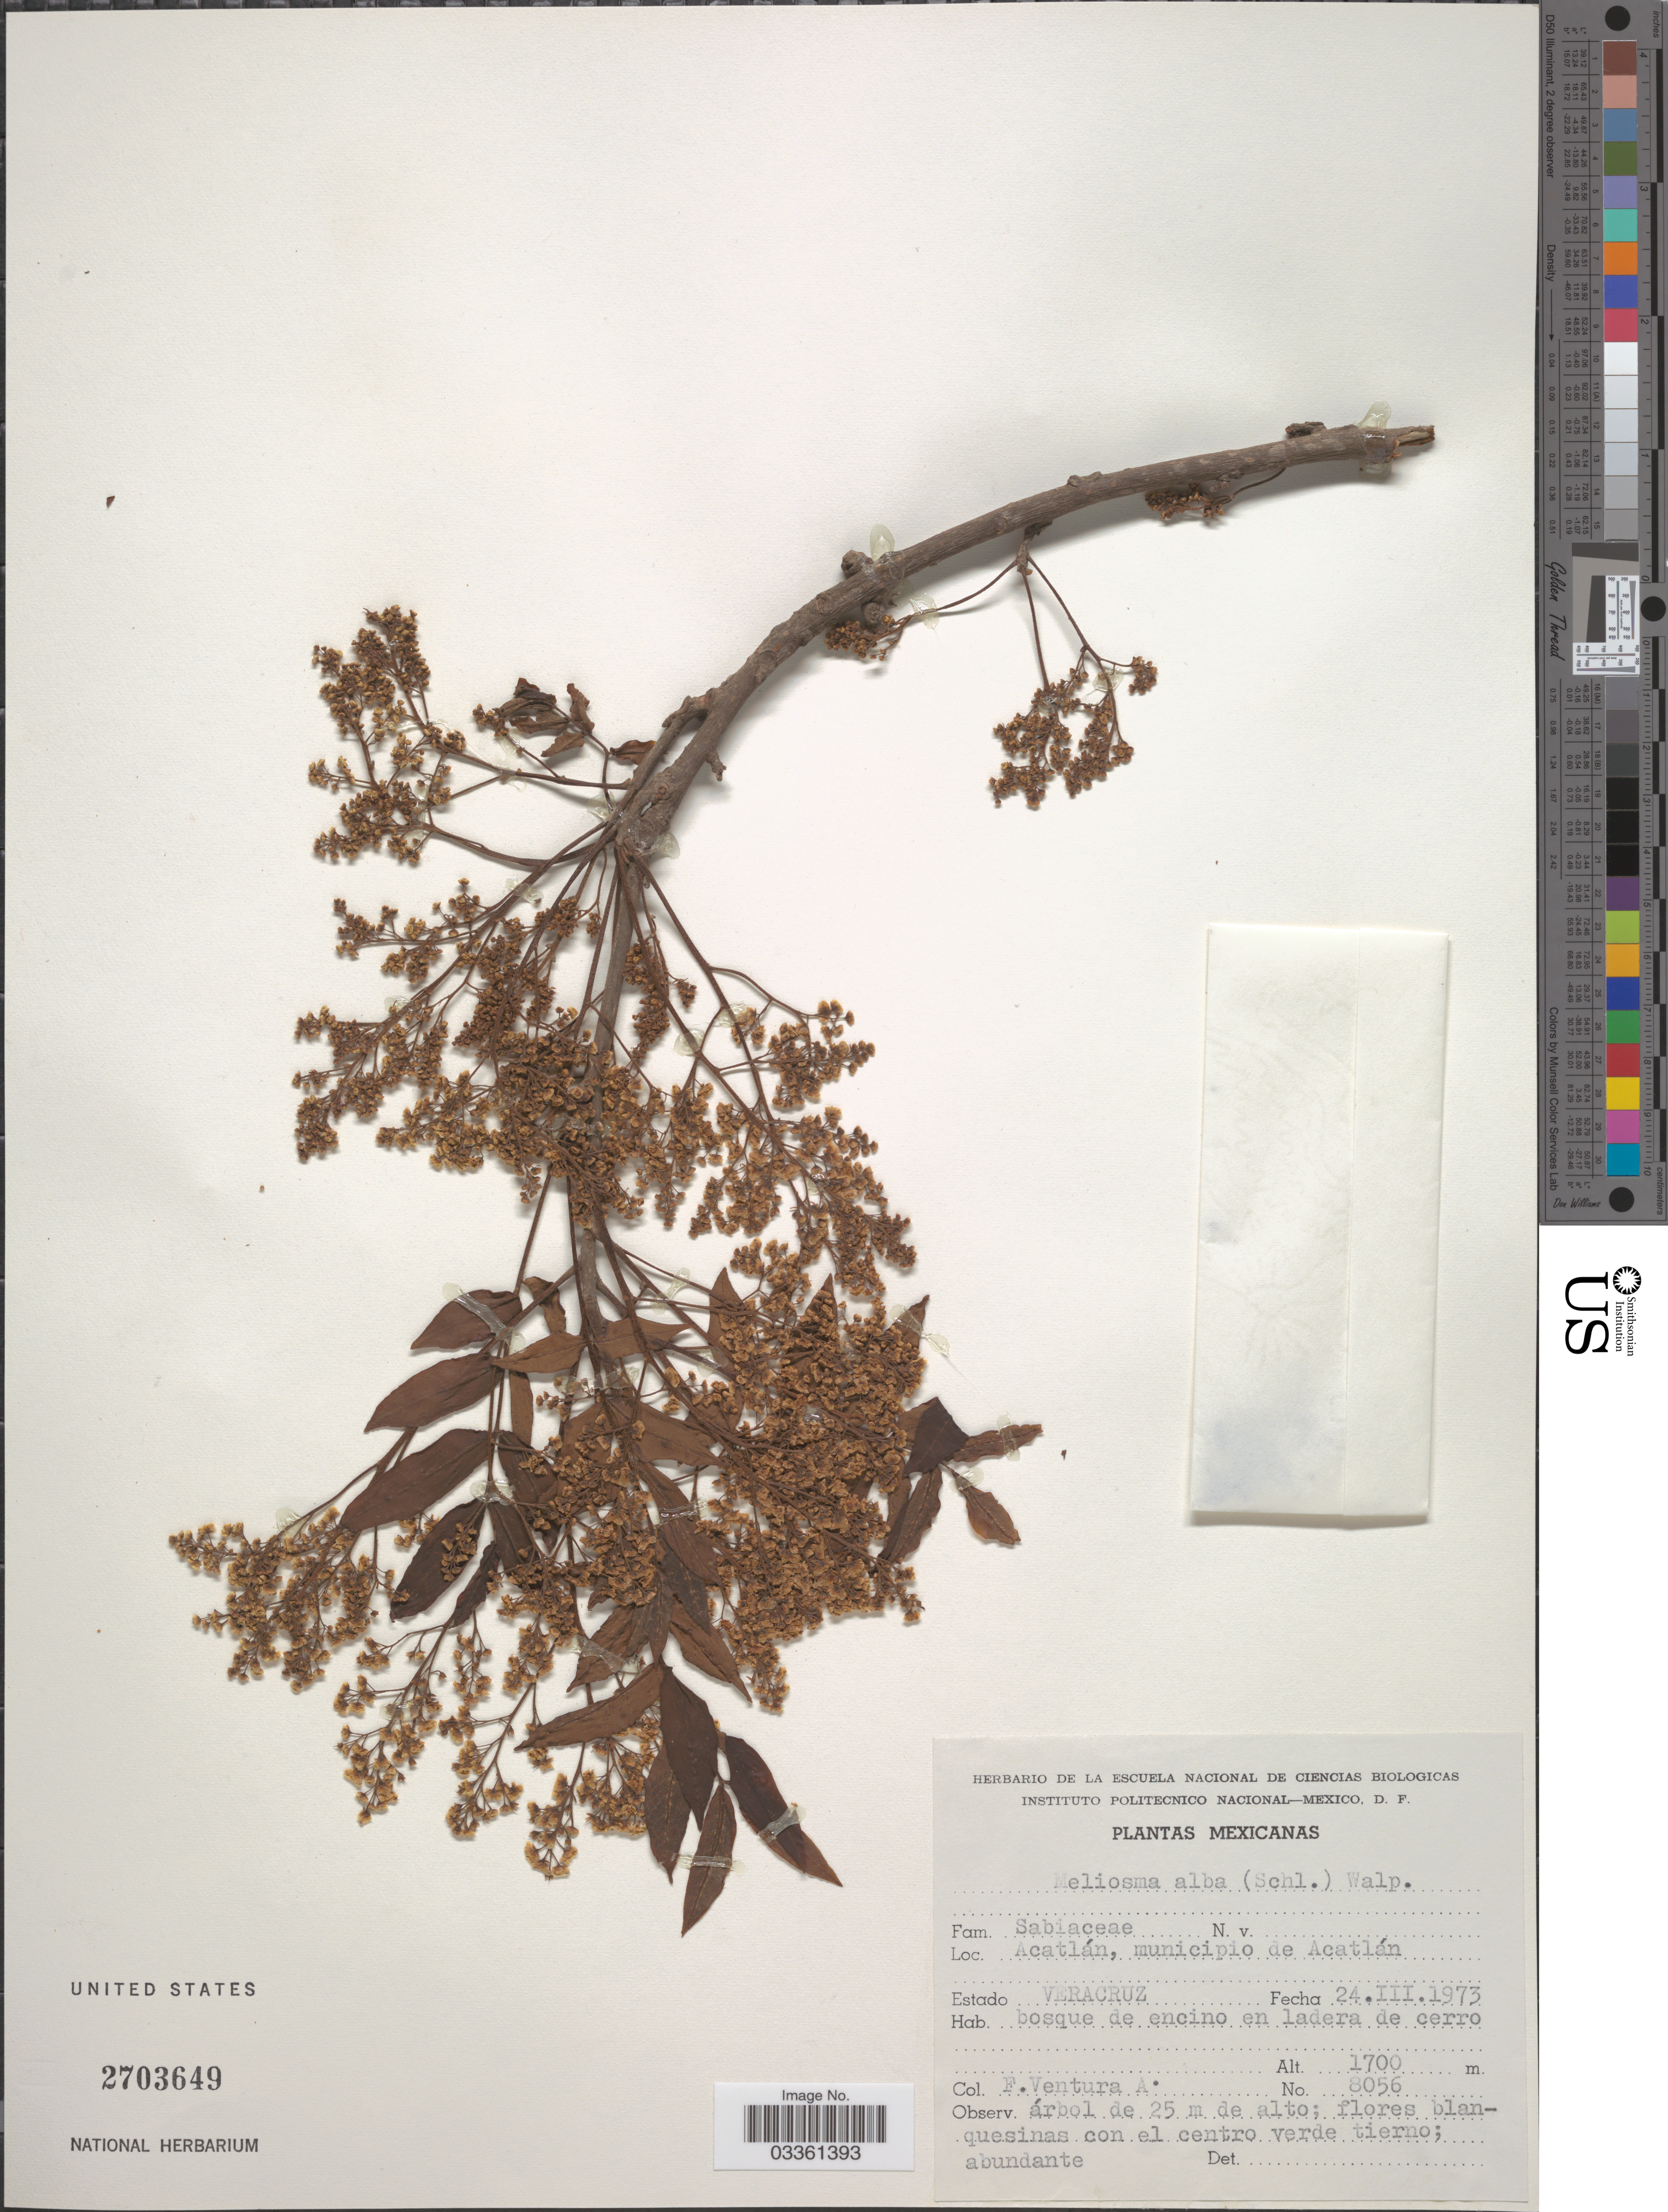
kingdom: Plantae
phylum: Tracheophyta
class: Magnoliopsida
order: Proteales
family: Sabiaceae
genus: Kingsboroughia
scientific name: Kingsboroughia alba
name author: (Schltdl.) Liebm.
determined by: Strong, Mark T., (BOT), Smithsonian Institution - National Museum of Natural History (UNITED STATES)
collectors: A. Ventura A.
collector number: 8056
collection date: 1973-03-24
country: Mexico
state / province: Veracruz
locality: Acatlán, municipio de Acatlán. Veracruz.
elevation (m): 1700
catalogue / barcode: US 2703649